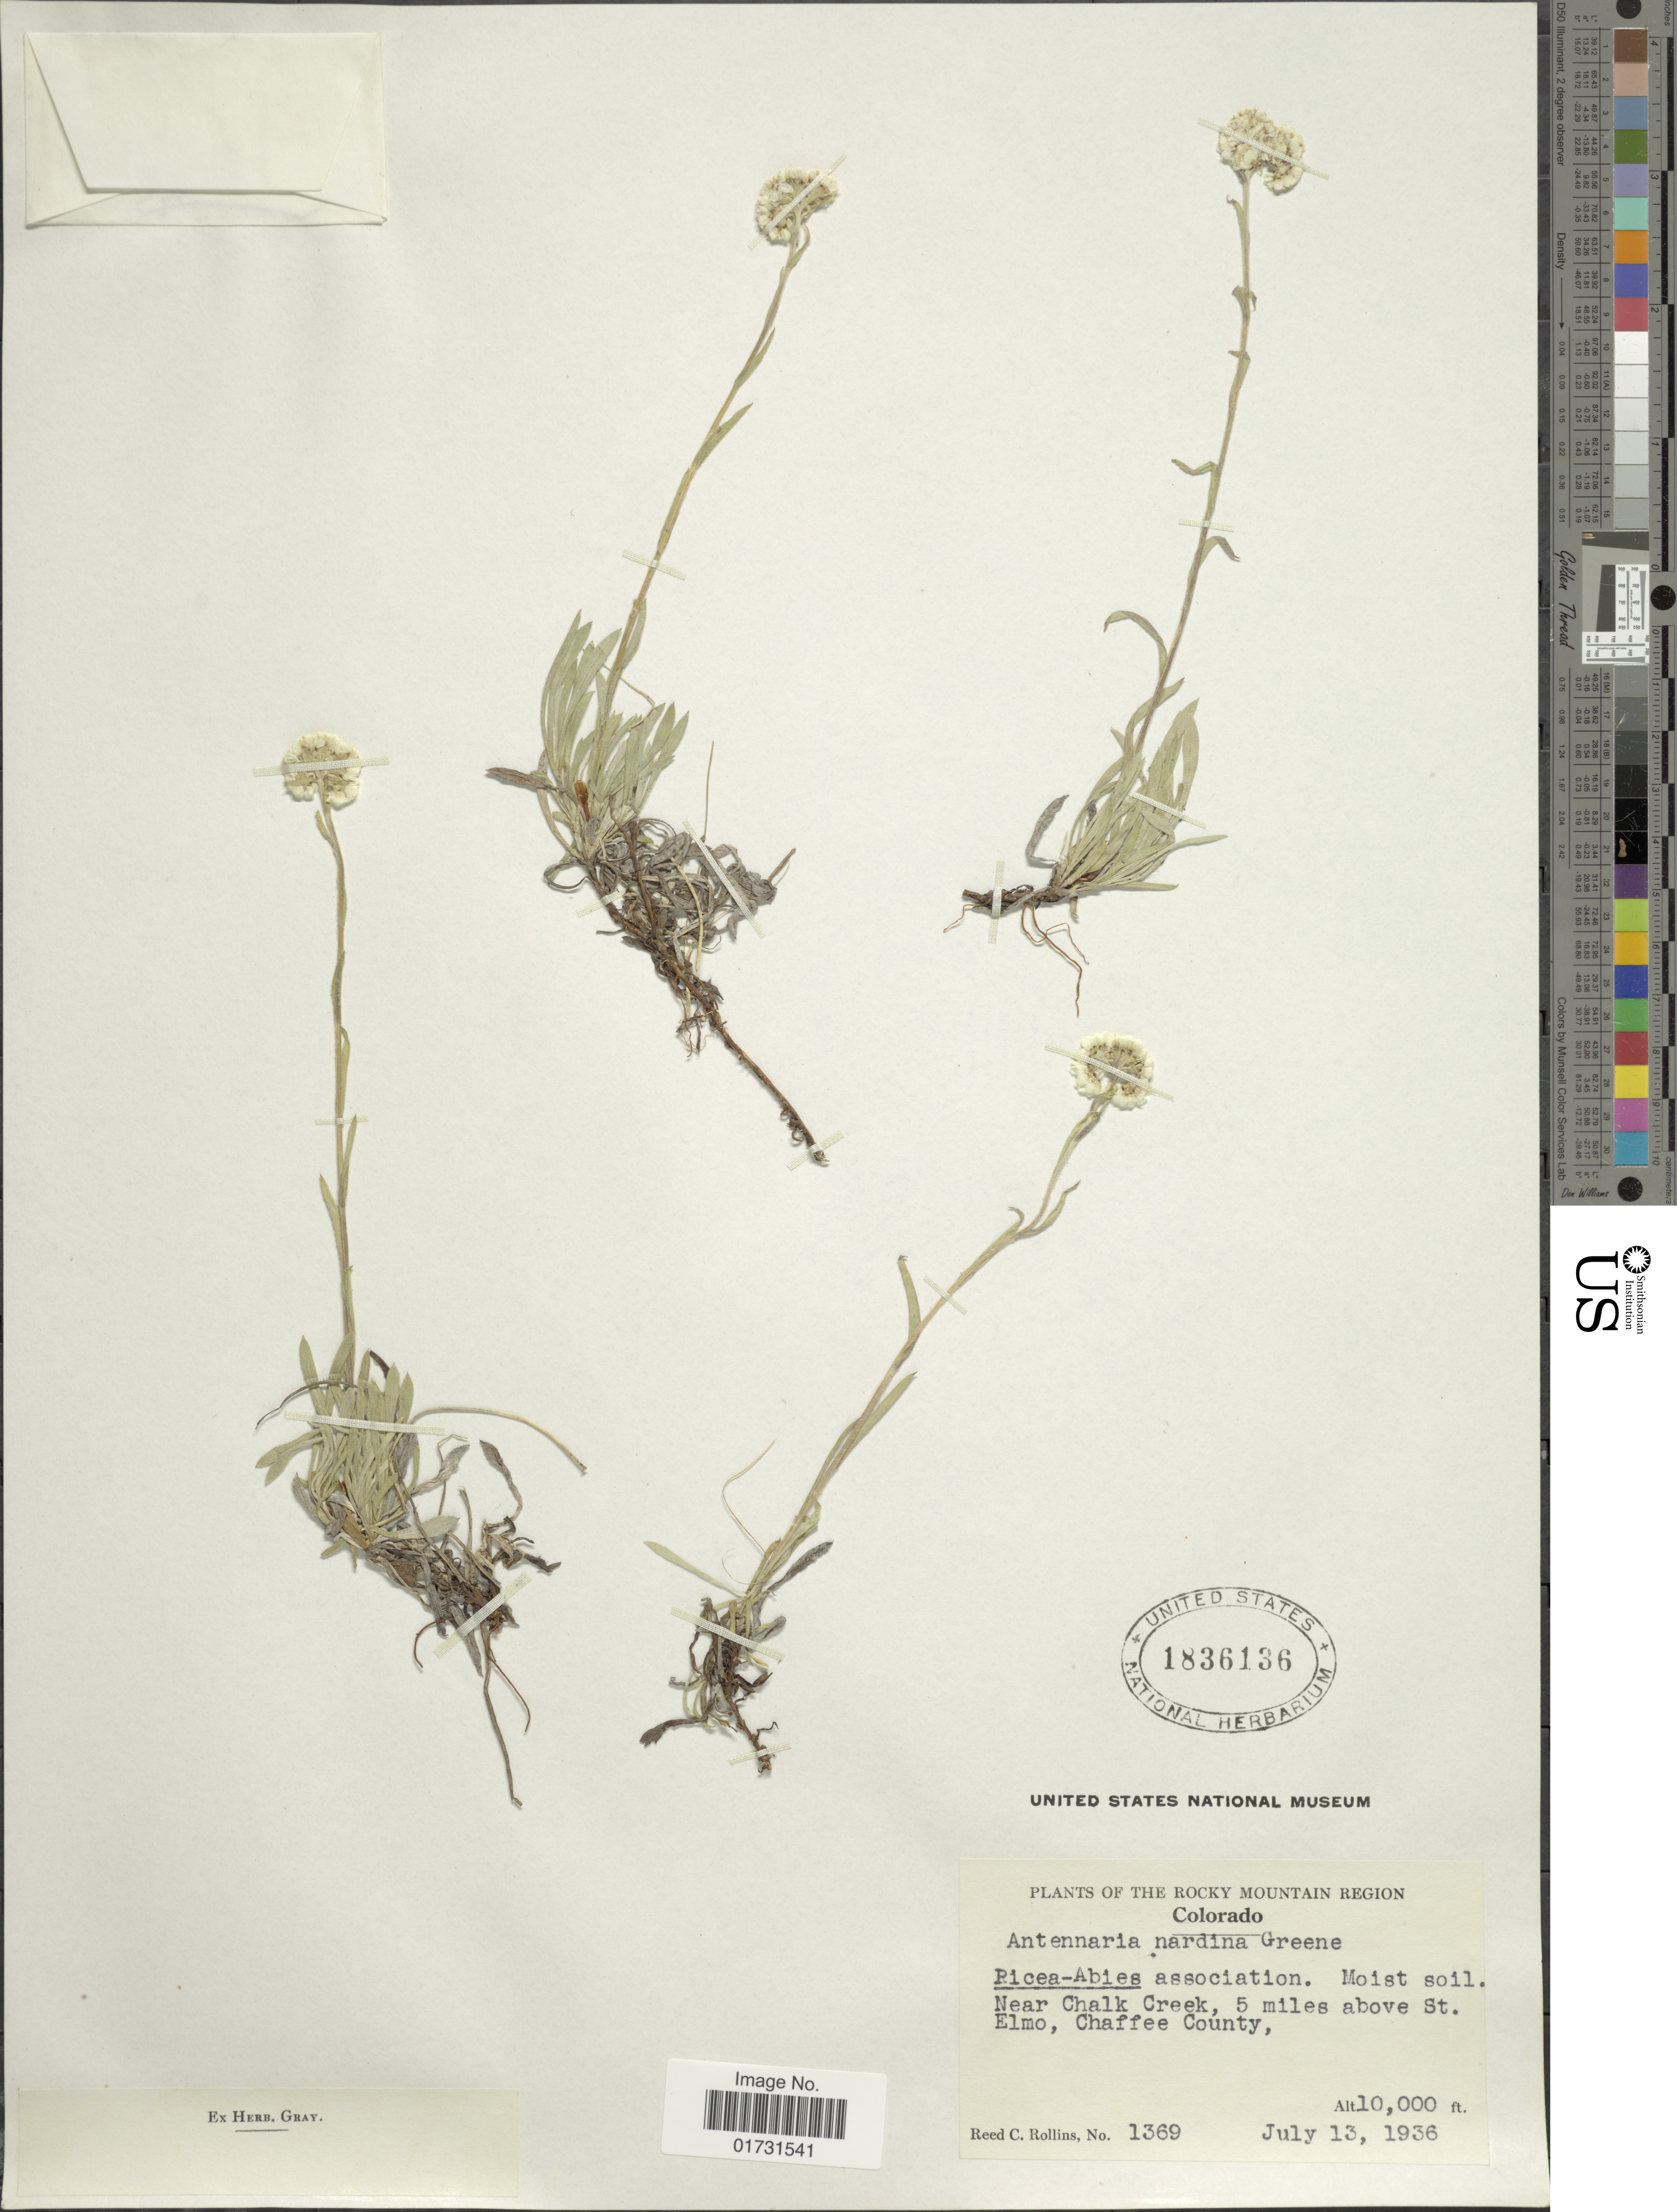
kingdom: Plantae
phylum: Tracheophyta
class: Magnoliopsida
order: Asterales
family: Asteraceae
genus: Antennaria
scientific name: Antennaria nardina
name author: Greene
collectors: R. C. Rollins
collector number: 1369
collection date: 1936-07-13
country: United States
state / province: Colorado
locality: Near Chalk Creek 5 miles above St. Elmo, Chaffee County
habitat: moist soil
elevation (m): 3048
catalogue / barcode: US 1836136